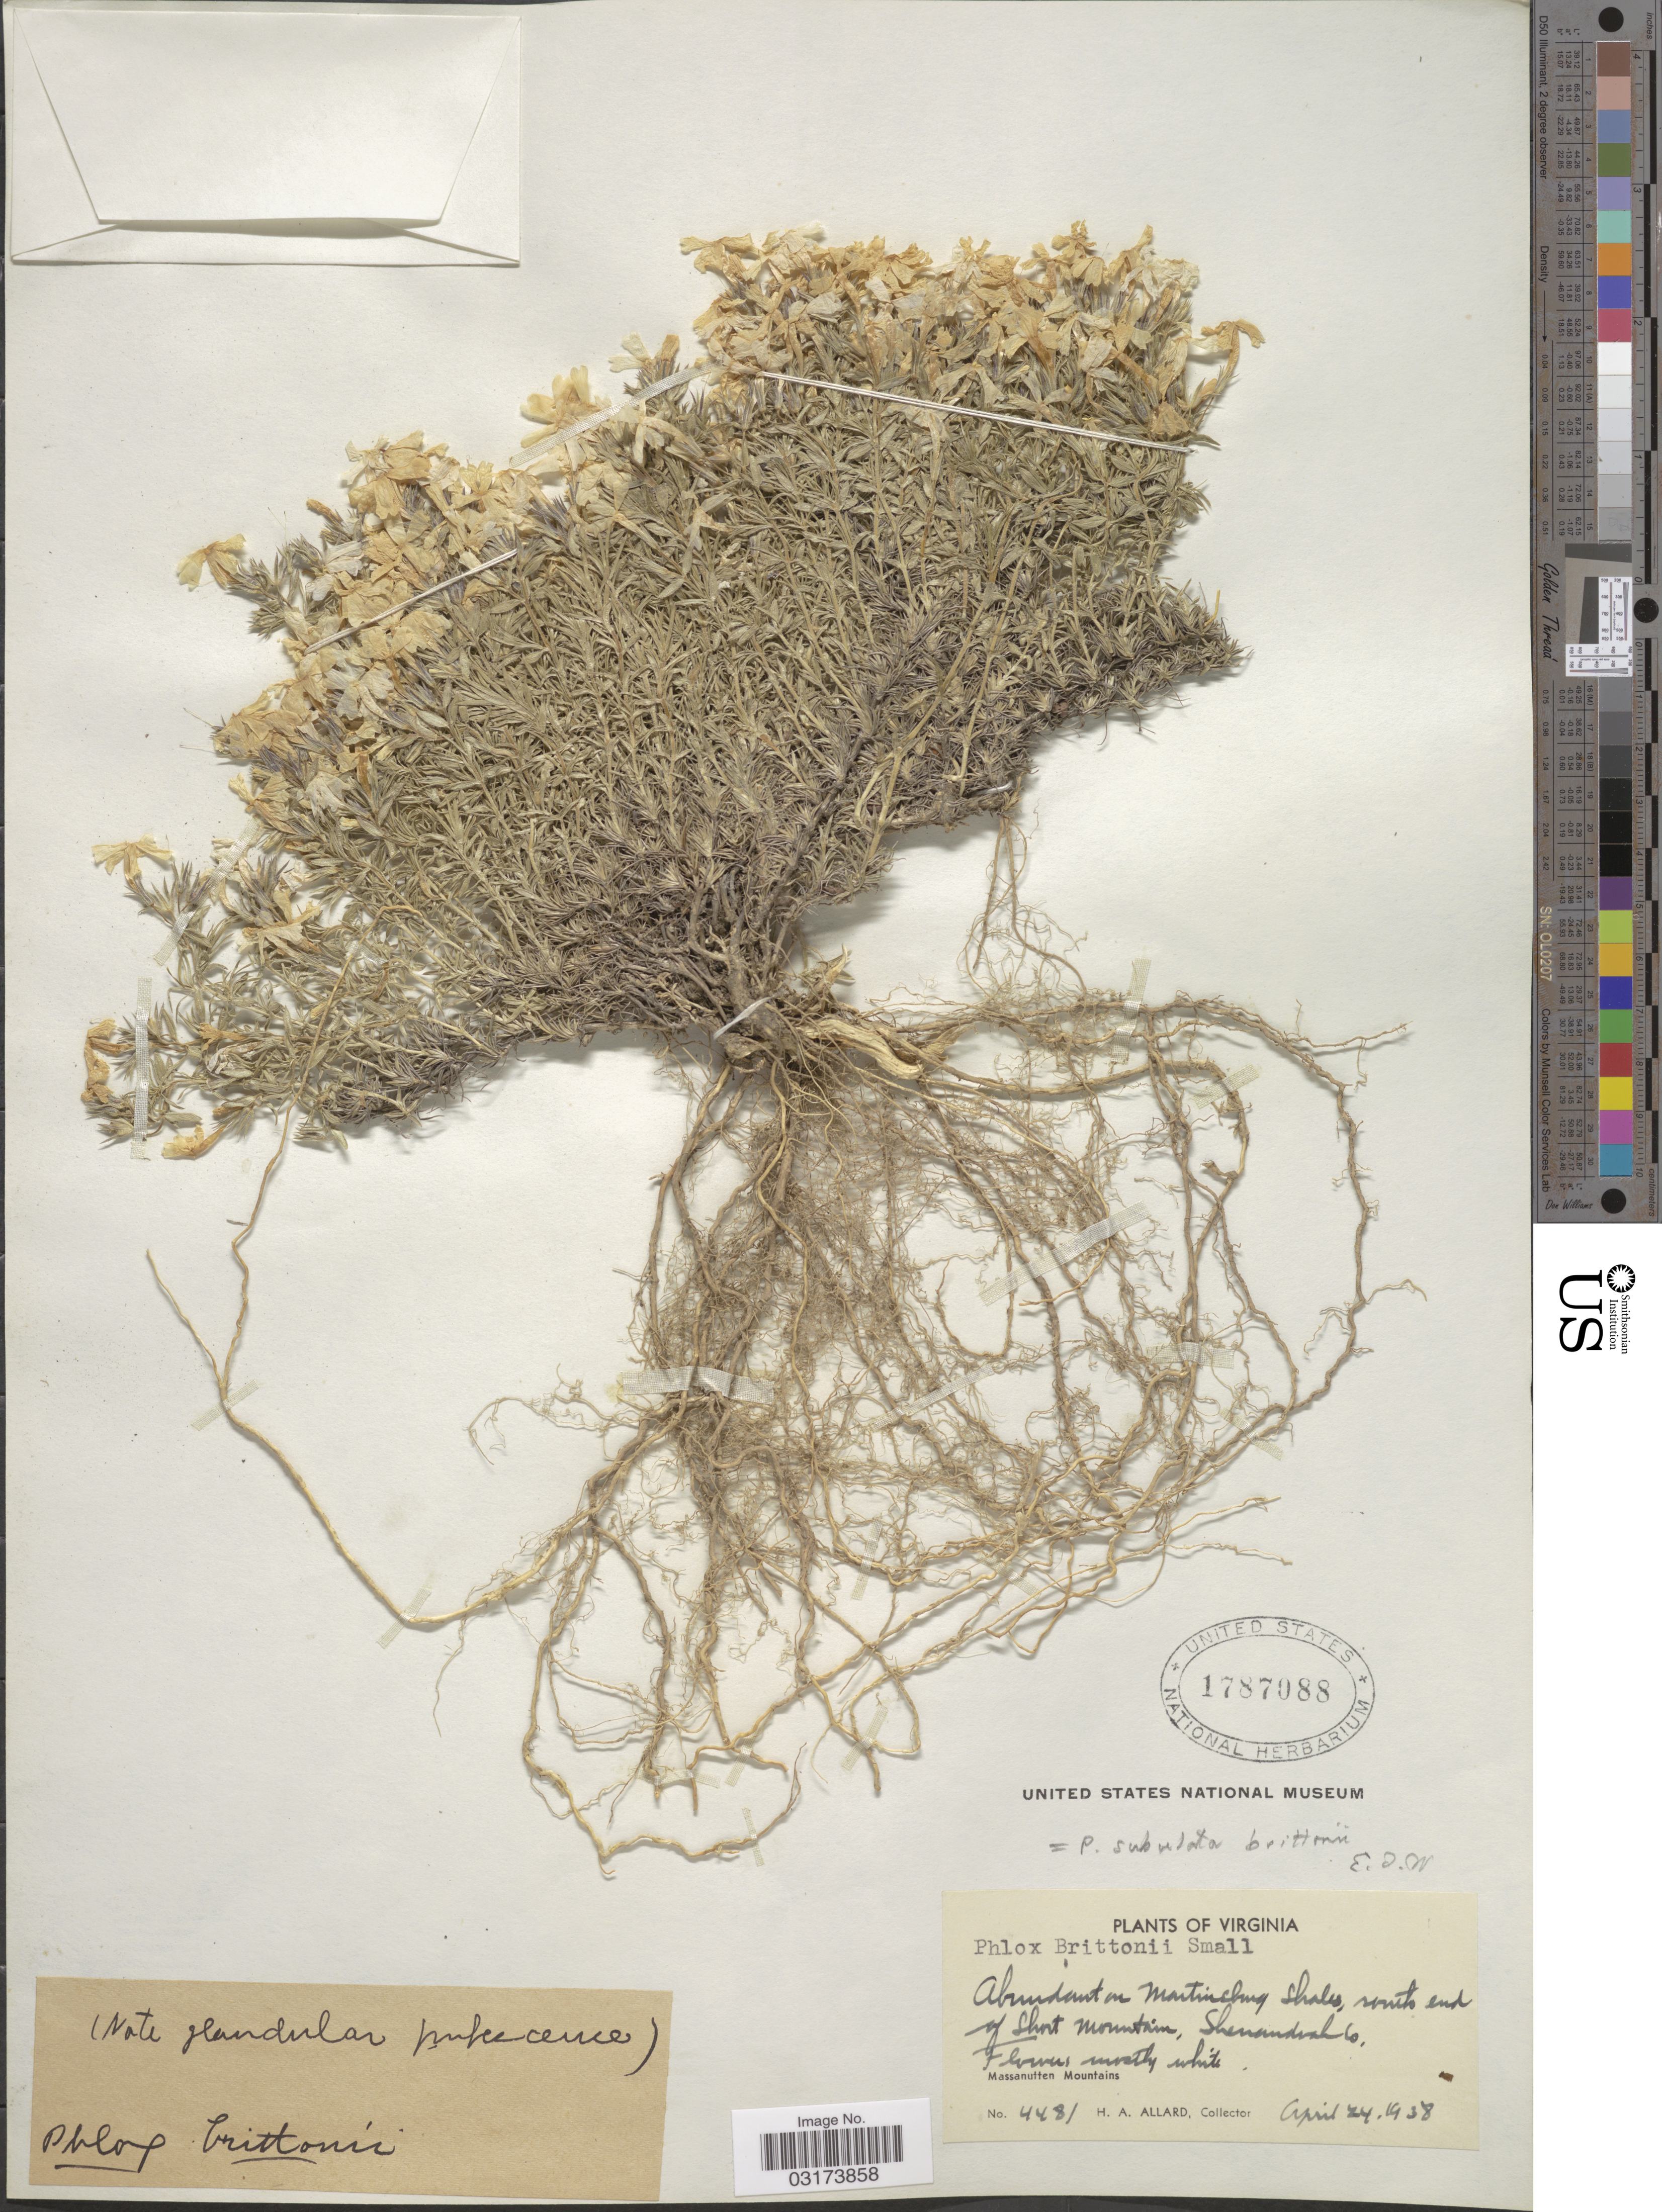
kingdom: Plantae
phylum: Tracheophyta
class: Magnoliopsida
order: Ericales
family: Polemoniaceae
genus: Phlox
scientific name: Phlox subulata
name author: L.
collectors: H. A. Allard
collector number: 4481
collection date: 1938-04-24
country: United States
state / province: Virginia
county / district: Shenandoah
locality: Martinsburg Shales, south end of Short Mountain, Shenandoah Co. Massanutten Mountains.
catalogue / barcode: US 1787088